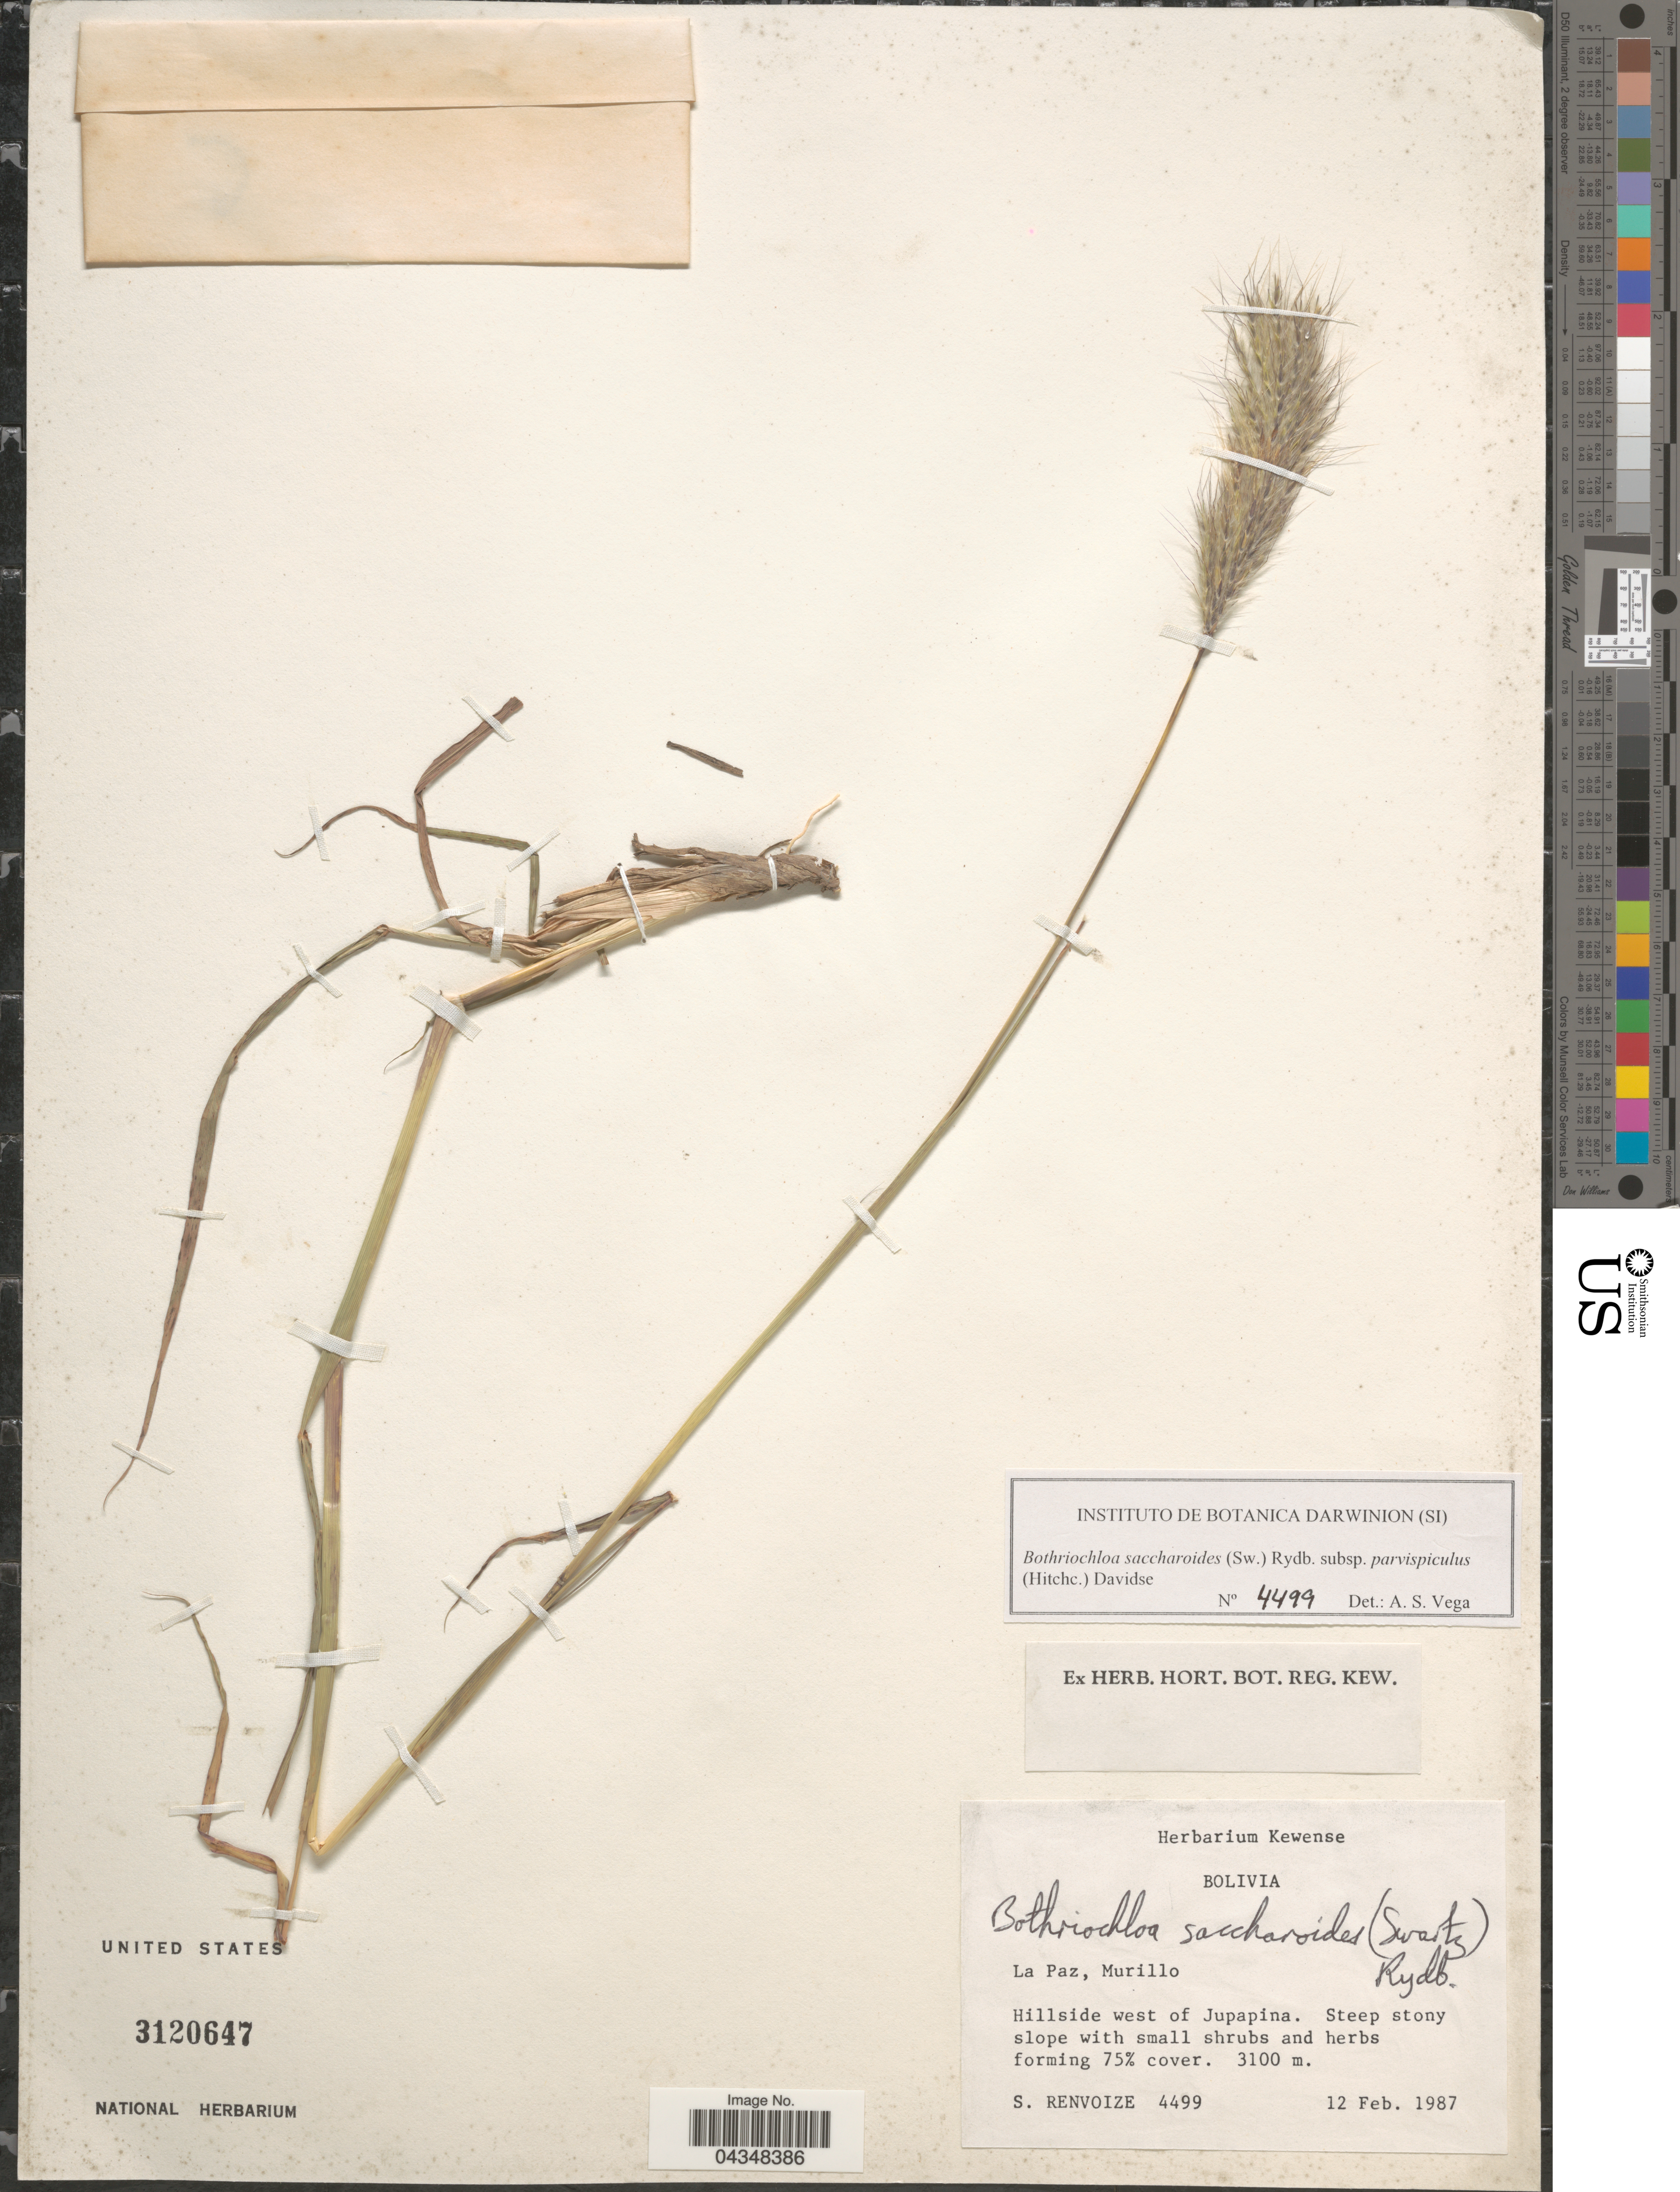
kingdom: Plantae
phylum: Tracheophyta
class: Liliopsida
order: Poales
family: Poaceae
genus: Bothriochloa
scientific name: Bothriochloa saccharoides var. parvispicula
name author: (Hitchc.) Tovar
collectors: S. A. Renvoize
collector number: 4499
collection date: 1987-02-12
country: Bolivia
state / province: La Paz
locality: Murillo. Hillside west of Jupapina.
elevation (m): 3100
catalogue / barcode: US 3120647